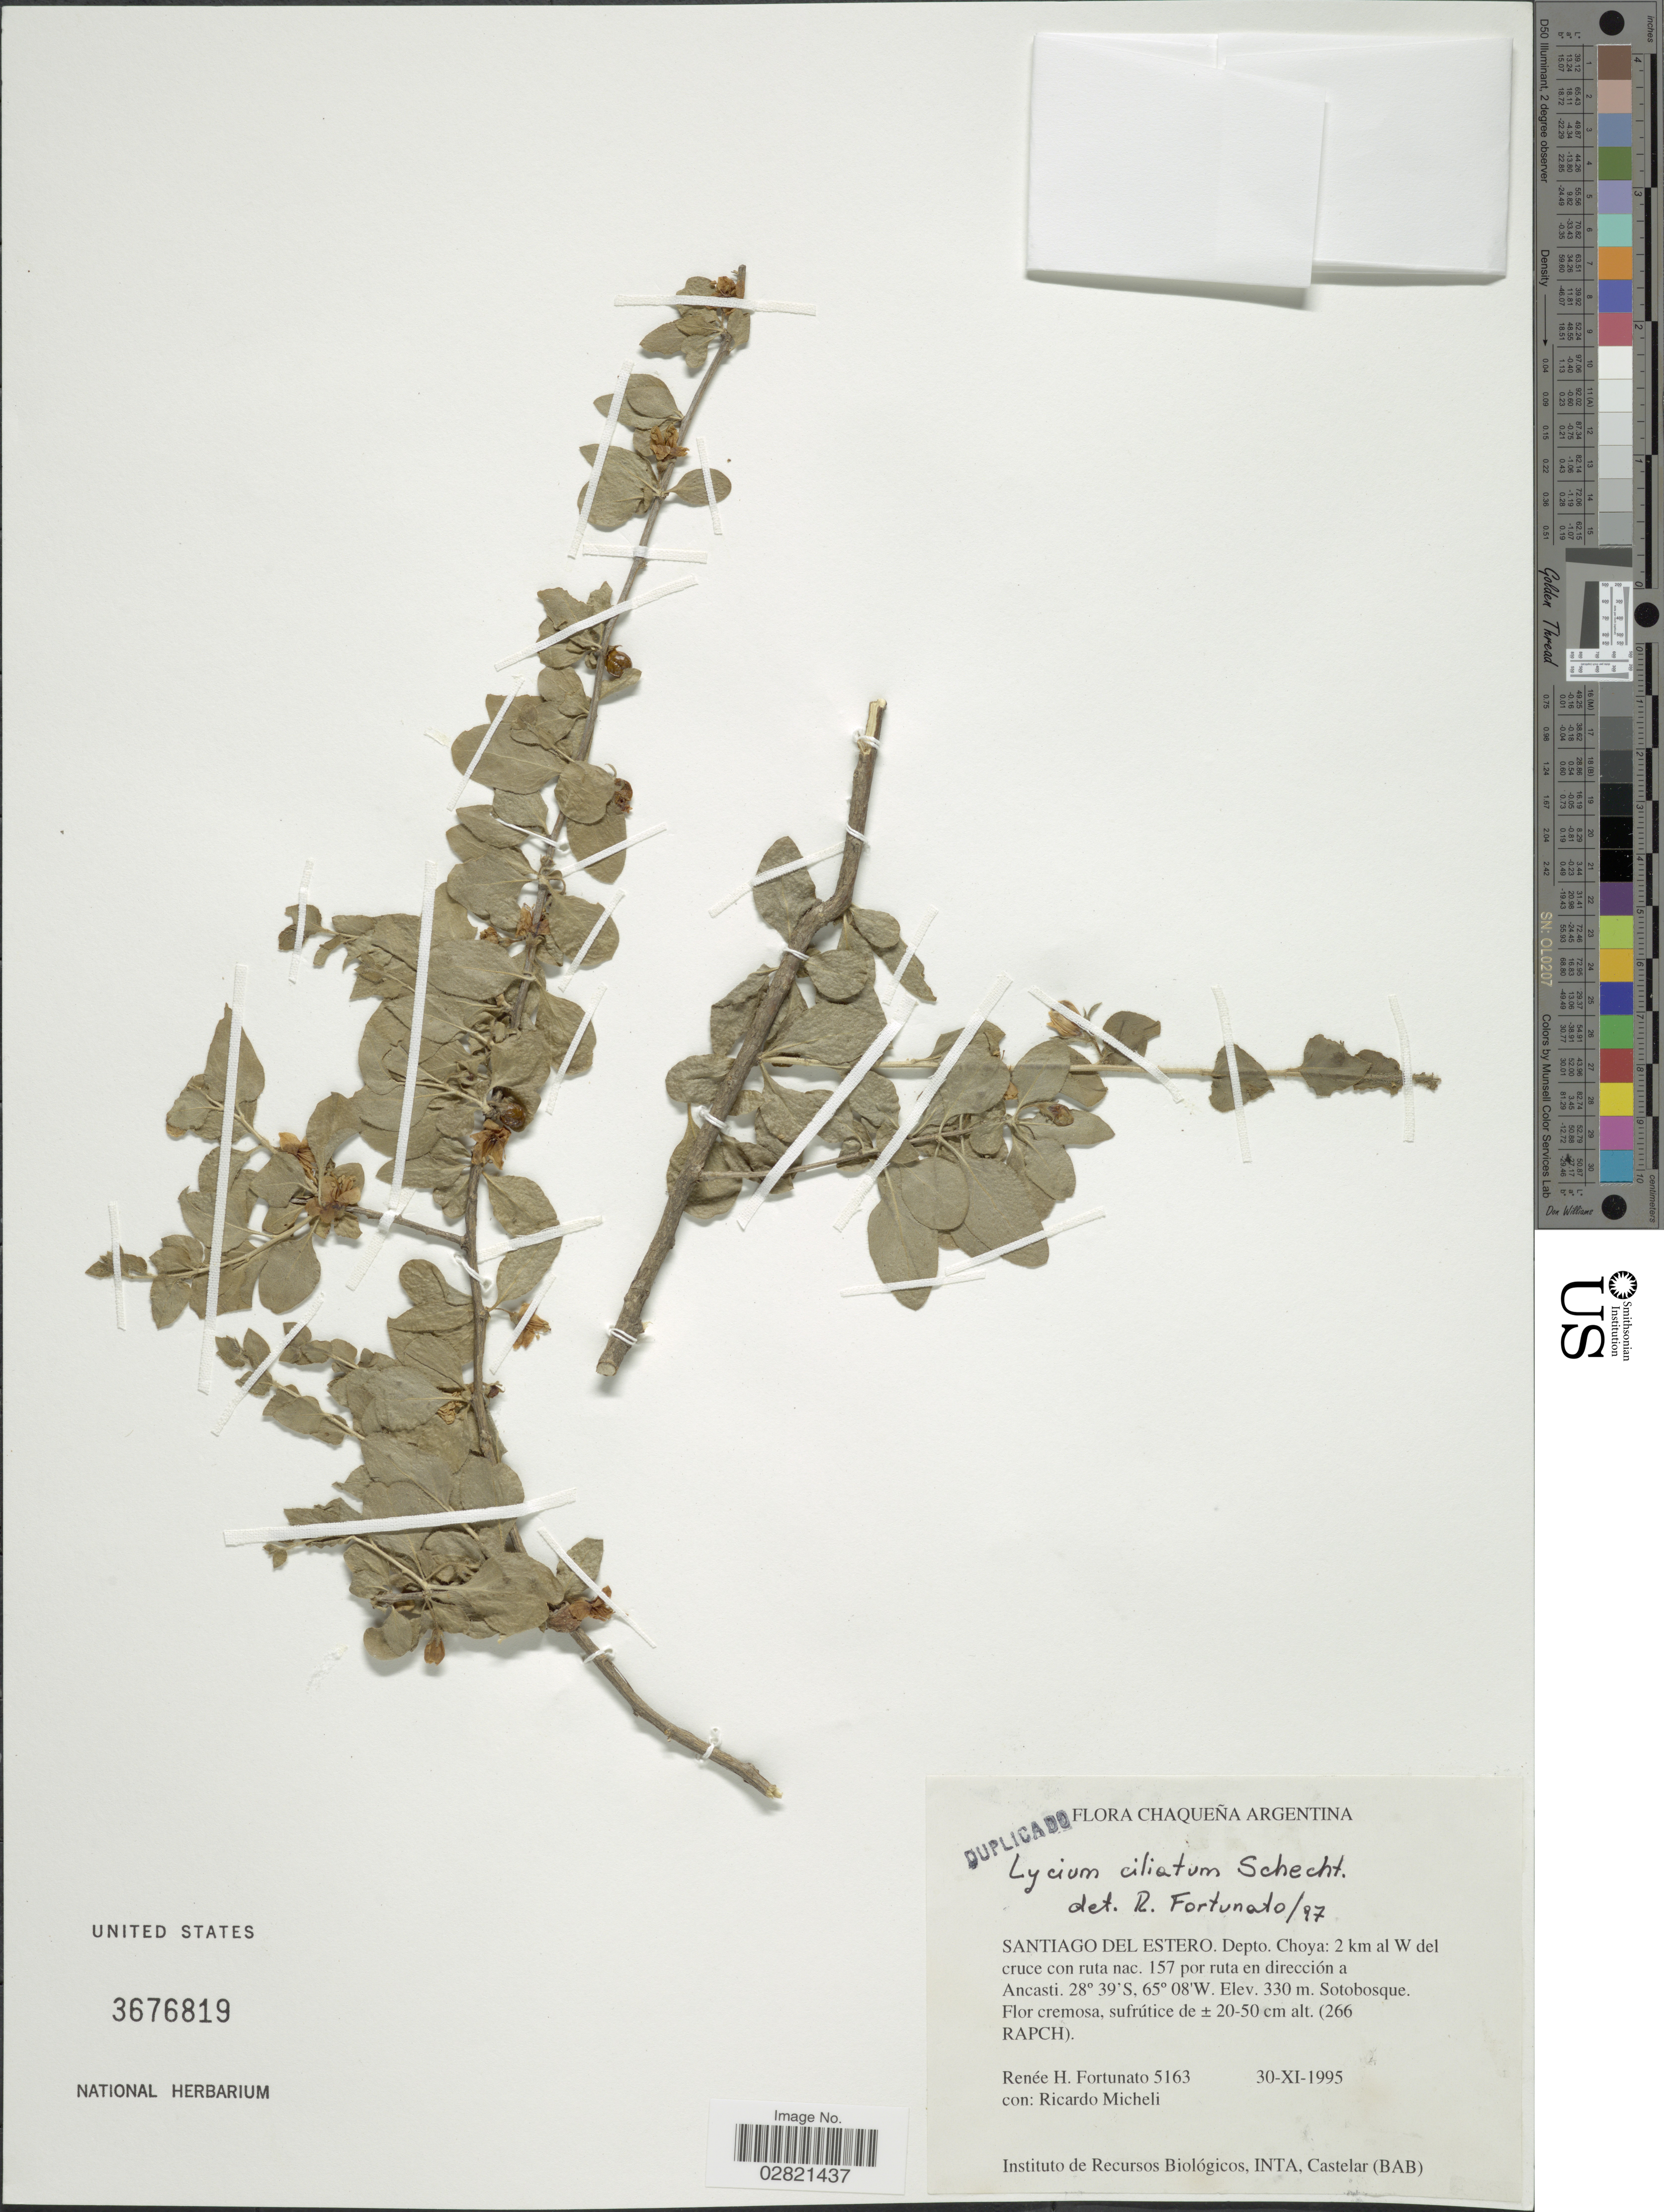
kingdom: Plantae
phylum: Tracheophyta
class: Magnoliopsida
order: Solanales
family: Solanaceae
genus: Lycium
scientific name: Lycium ciliatum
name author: Schltdl.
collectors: R. H. Fortunato & R. Micheli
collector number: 5163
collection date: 1995-11-30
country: Argentina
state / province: Santiago del Estero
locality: Santiago del Estero. Depto. Choya: 2 km al W del cruce con ruta nac. 157 por ruta en dirección a Ancasti.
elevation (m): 330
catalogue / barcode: US 3676819